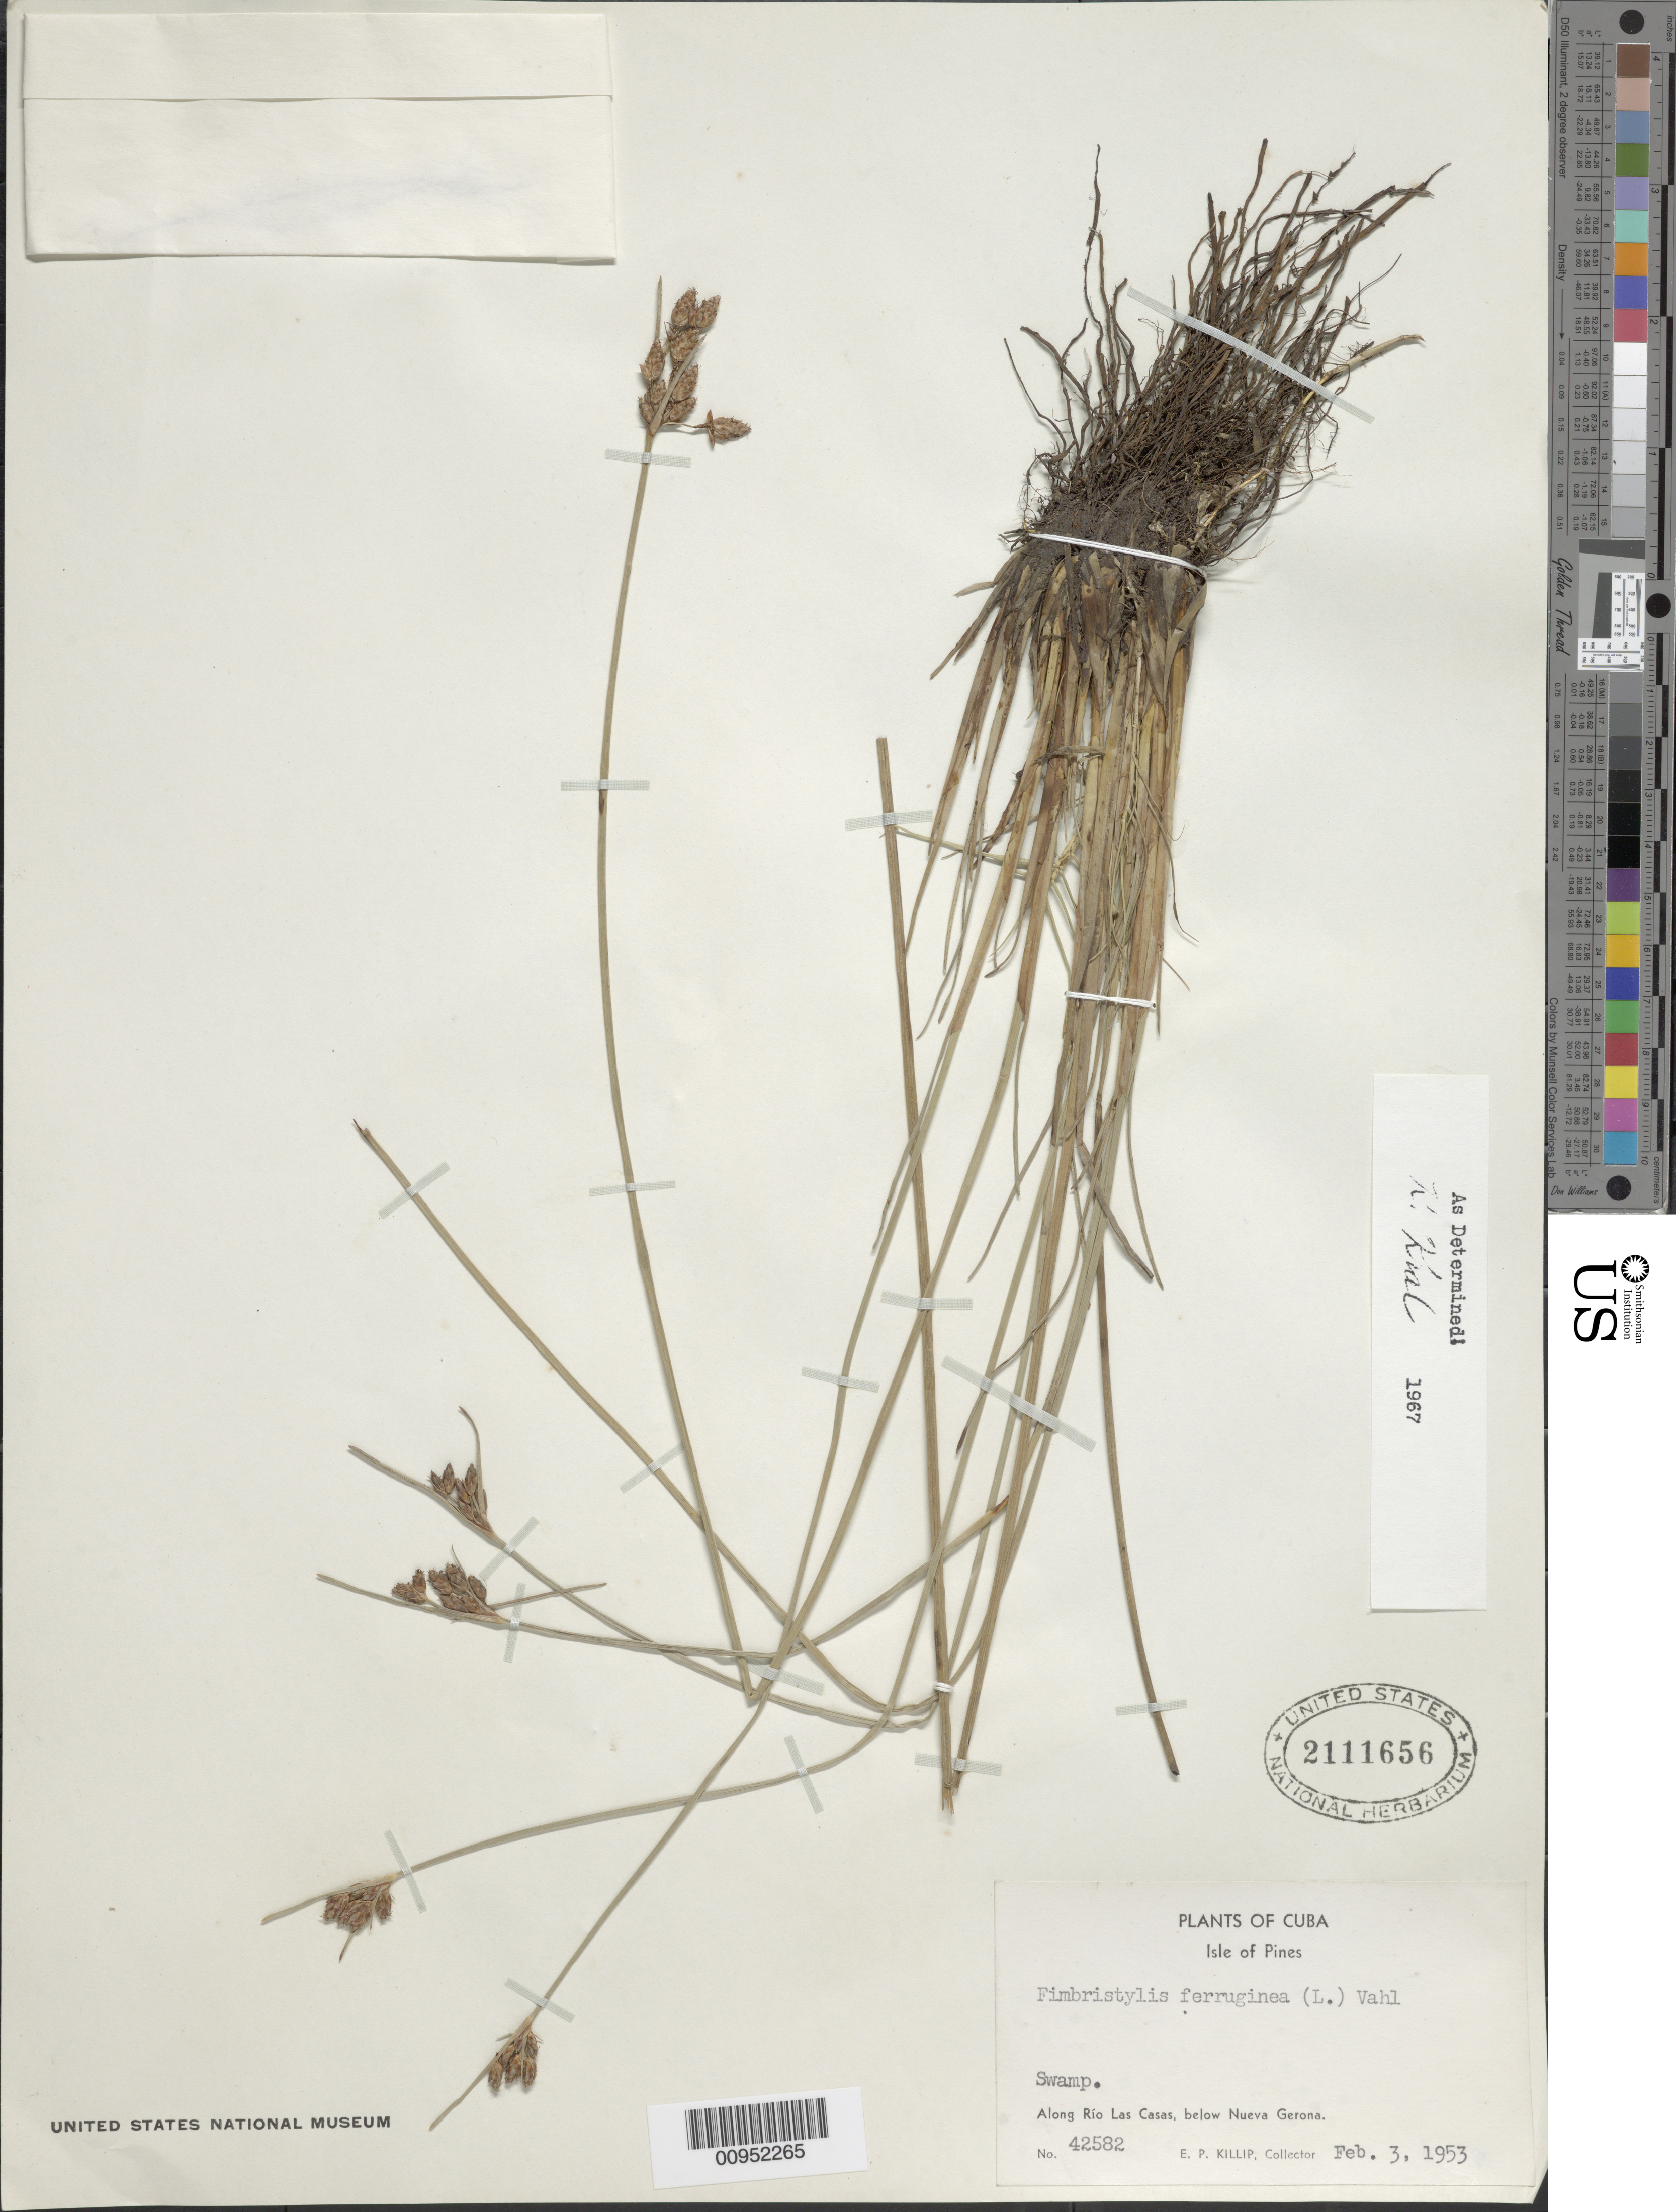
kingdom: Plantae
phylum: Tracheophyta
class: Liliopsida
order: Poales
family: Cyperaceae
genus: Fimbristylis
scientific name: Fimbristylis ferruginea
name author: (L.) Vahl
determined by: Kral, Robert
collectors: E. P. Killip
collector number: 42582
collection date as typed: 03 Feb 1953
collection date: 1953-02-03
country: Cuba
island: Isla de la Juventud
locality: Swamp along Río Las Casas, below Nueva Gerona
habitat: Swamp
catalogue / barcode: US 2111656